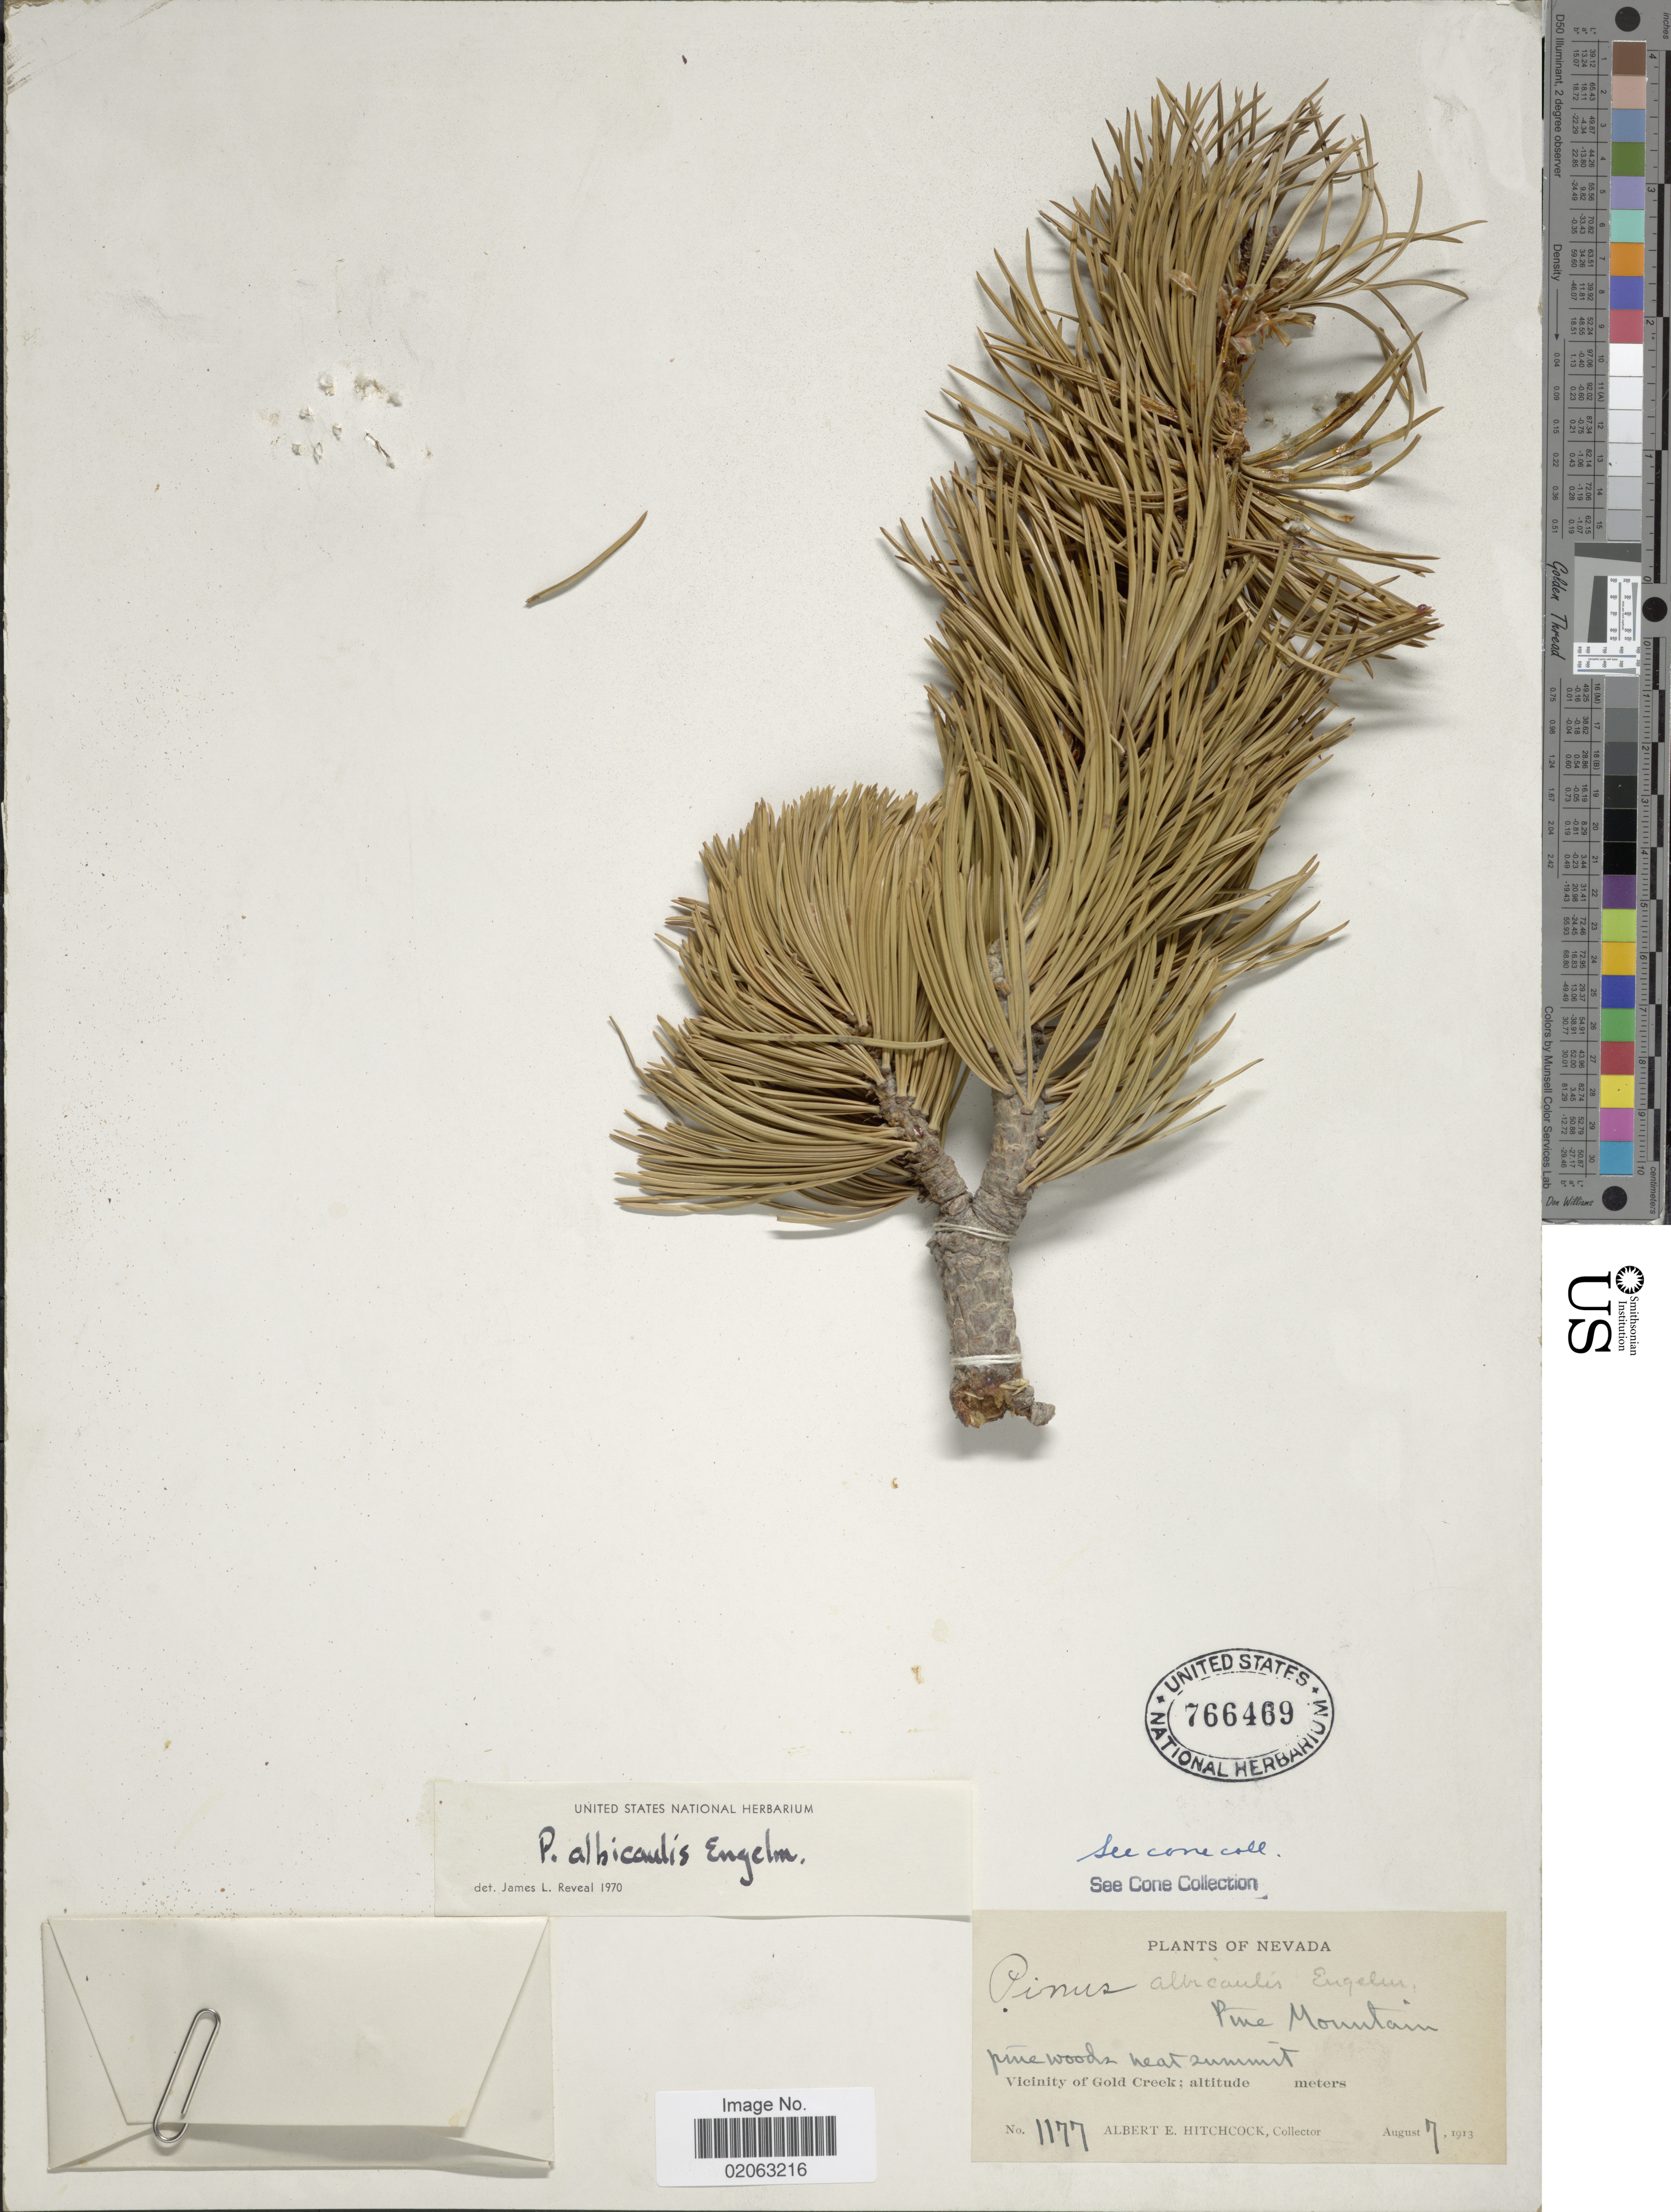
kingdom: Plantae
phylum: Tracheophyta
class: Pinopsida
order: Pinales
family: Pinaceae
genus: Pinus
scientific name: Pinus albicaulis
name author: Engelm.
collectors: A. Hitchcock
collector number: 1177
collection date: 1913-08-07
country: United States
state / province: Nevada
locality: Pine woods near summit, Vicinity of Gold Creek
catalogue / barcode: US 766469